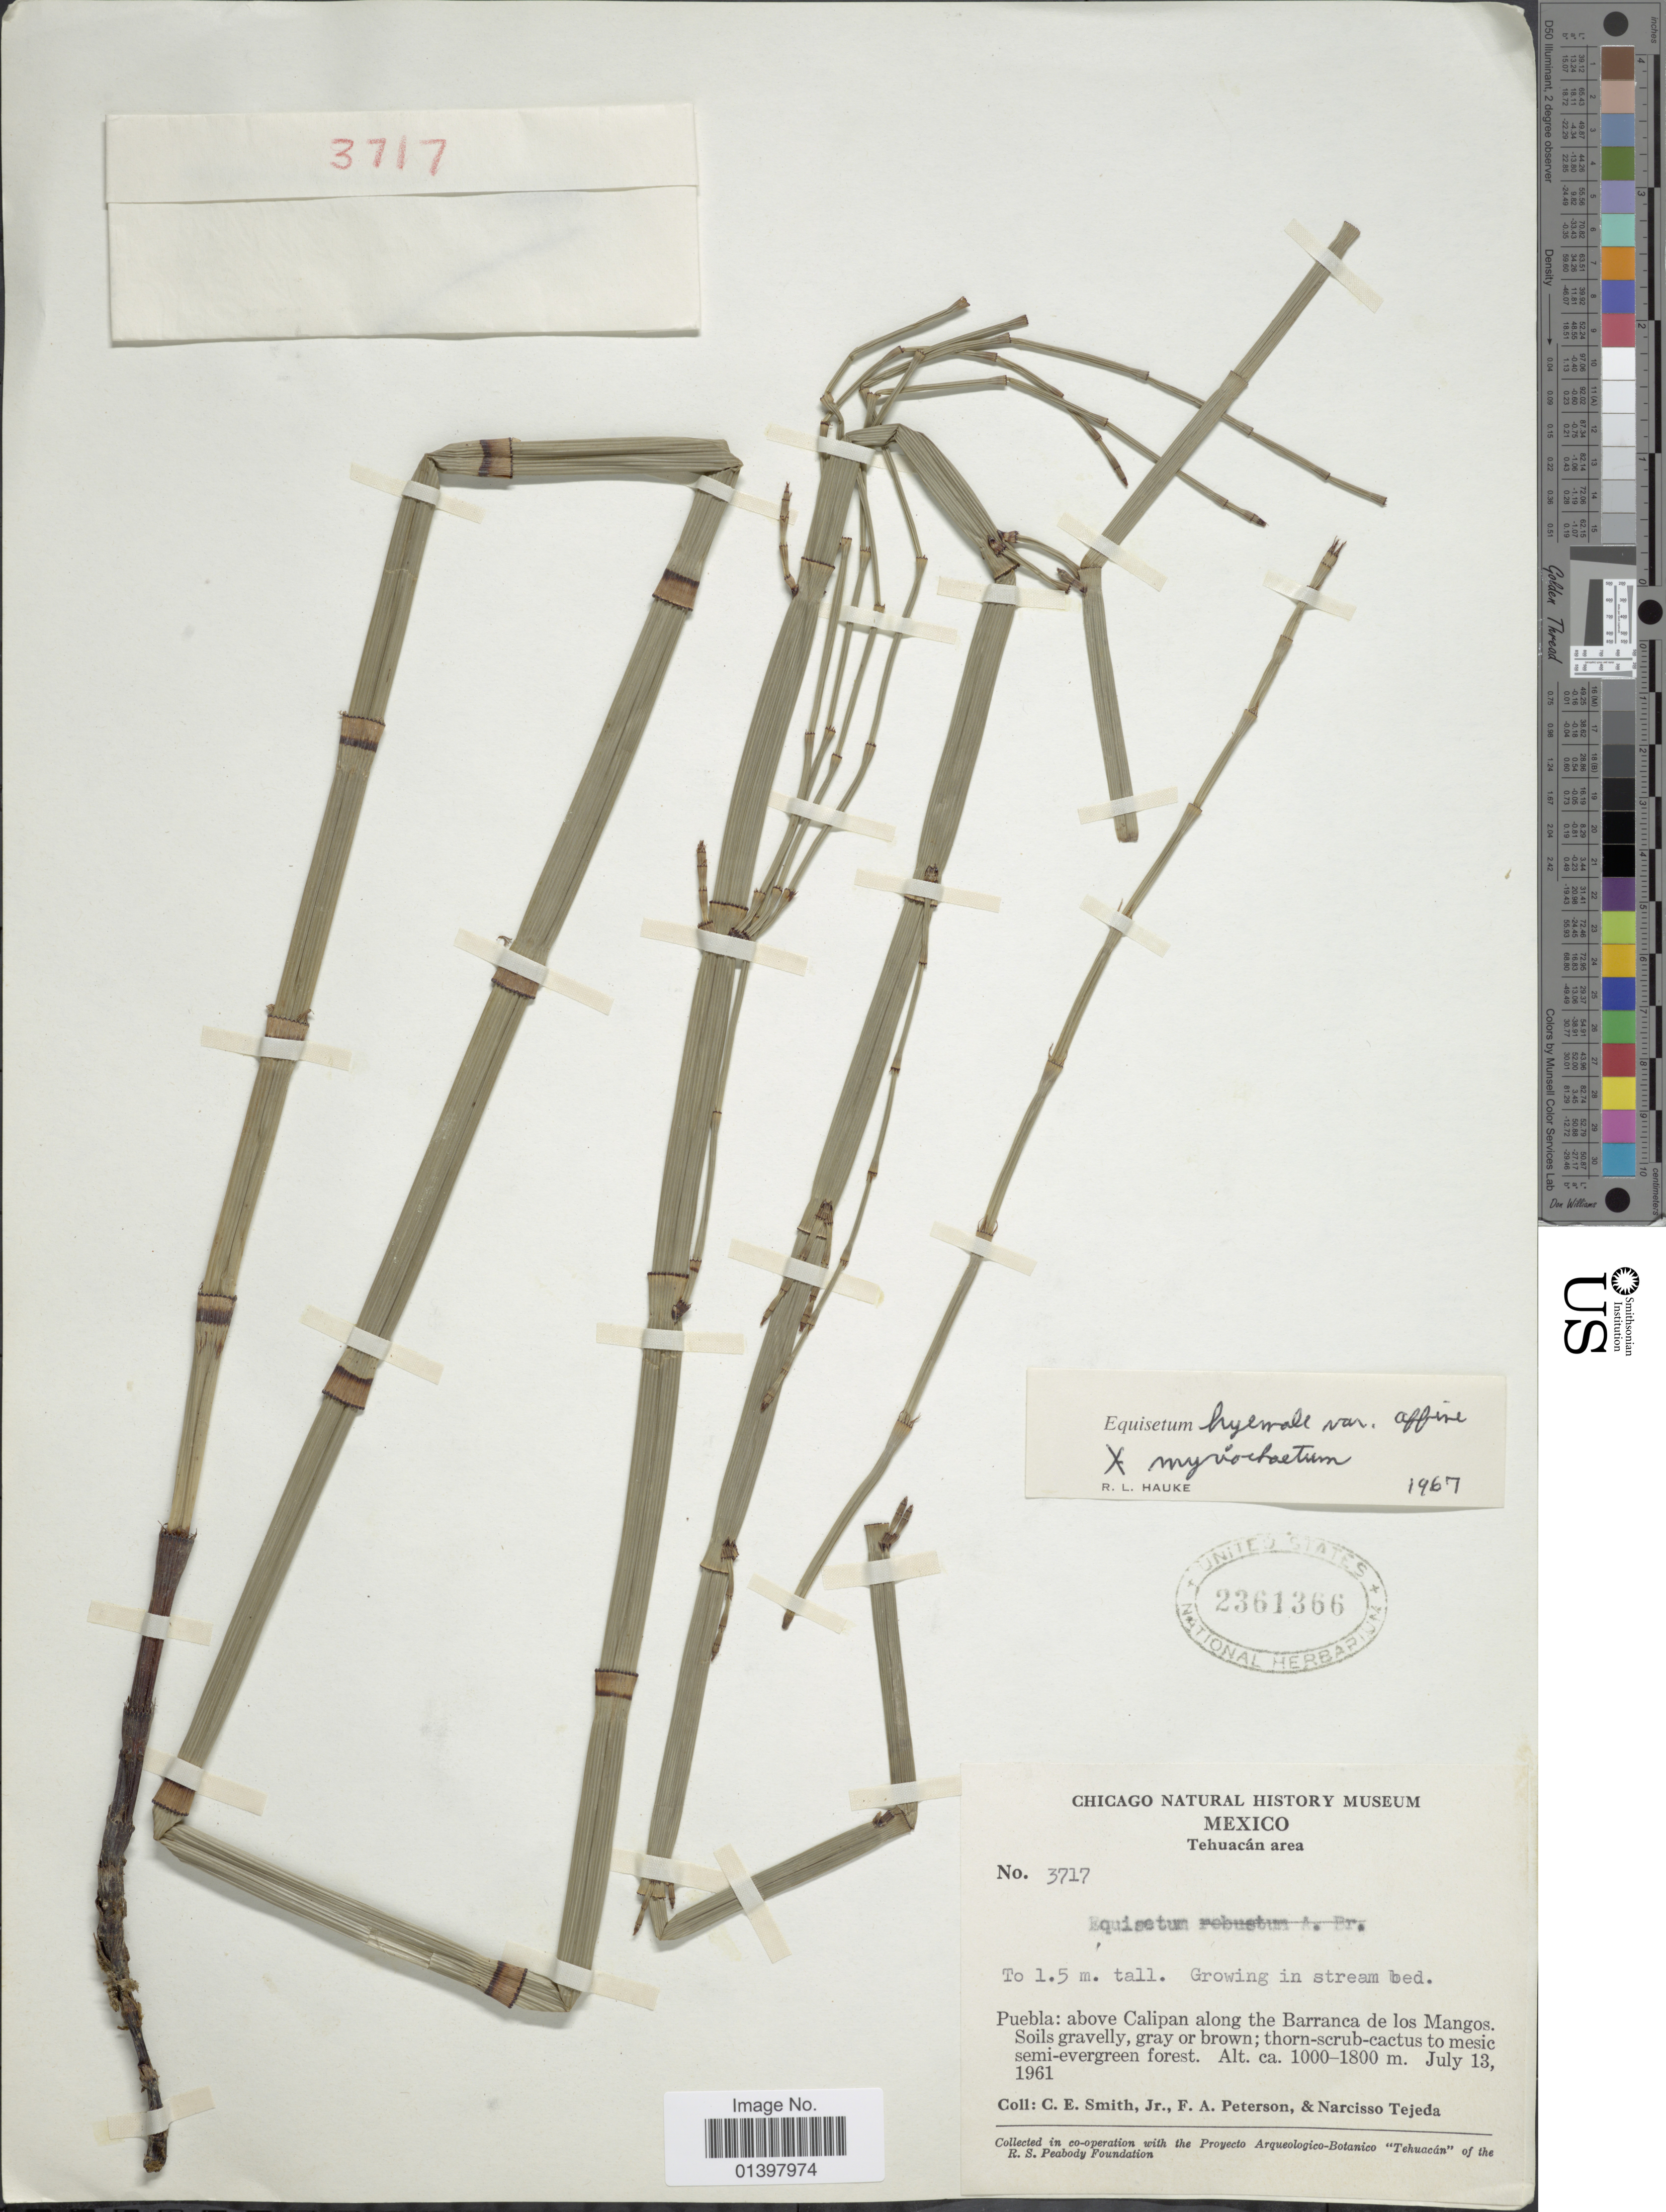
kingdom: Plantae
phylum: Tracheophyta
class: Polypodiopsida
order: Equisetales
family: Equisetaceae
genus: Equisetum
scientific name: Equisetum hyemale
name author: L.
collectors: C. E. Smith Jr., F. A. Peterson & N. Tejeda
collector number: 3717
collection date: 1961-07-13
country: Mexico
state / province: Puebla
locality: Above Calipan along the Barranca de los Mangos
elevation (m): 1000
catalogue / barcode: US 2361366